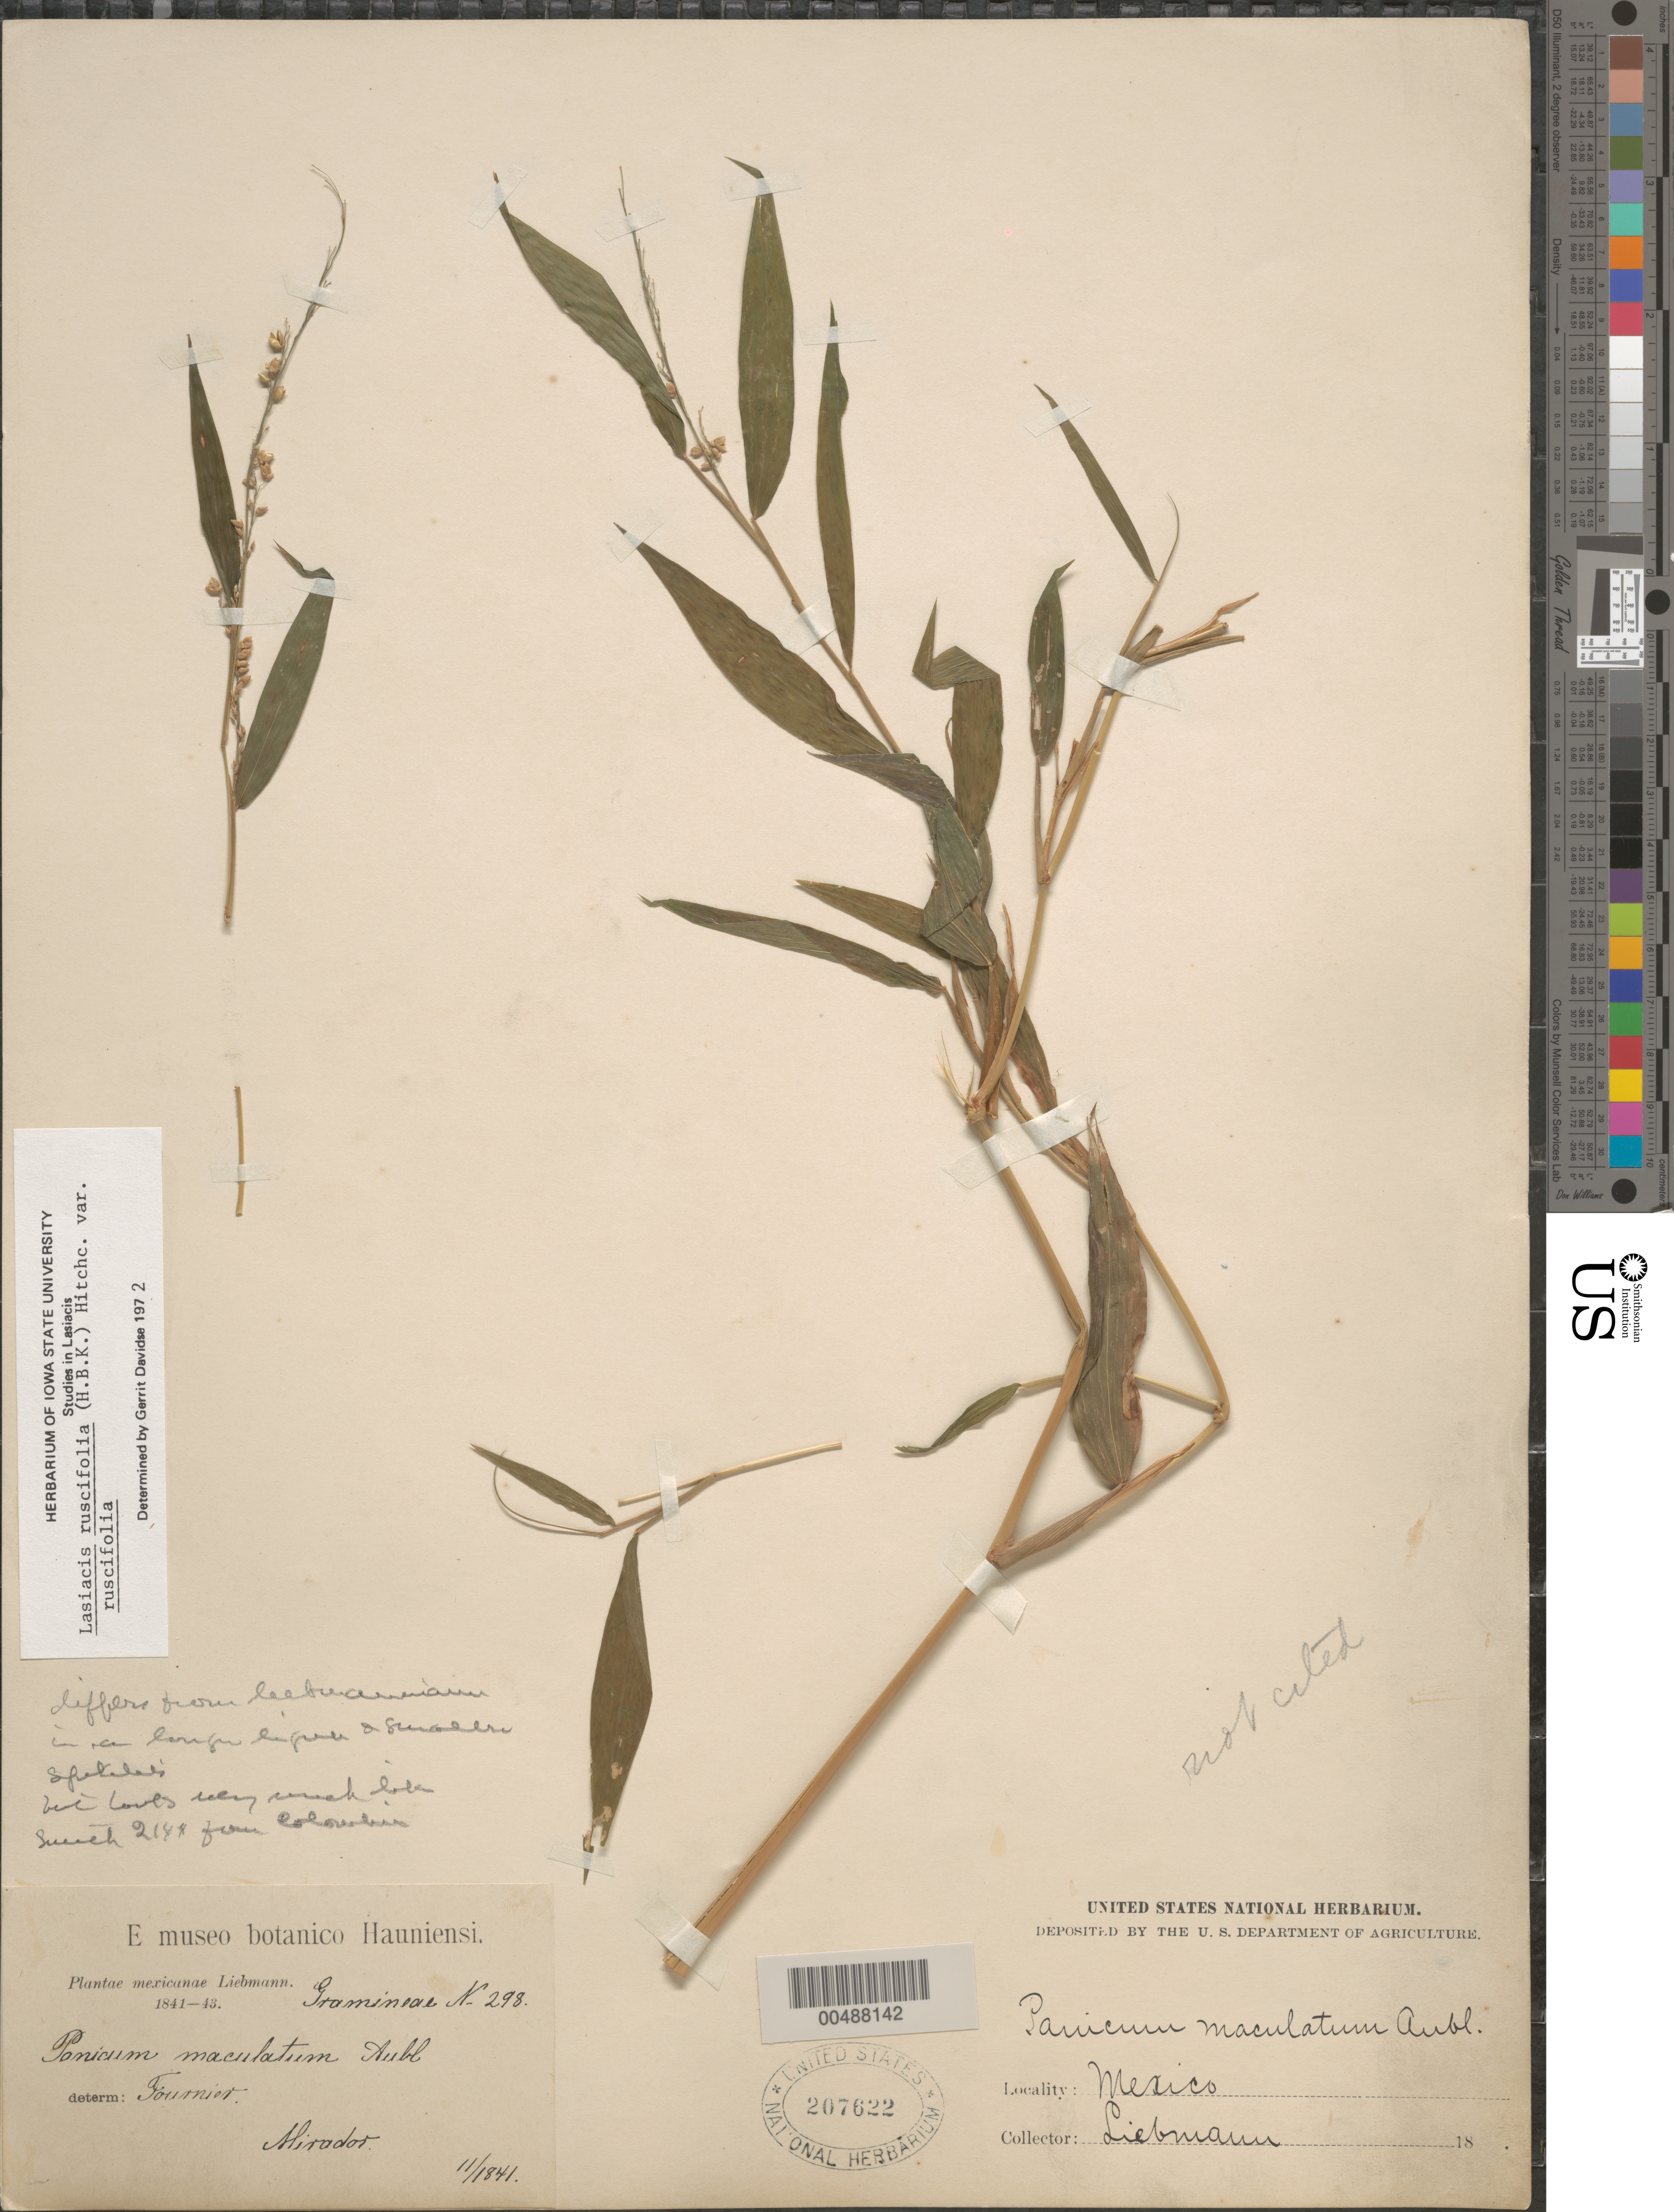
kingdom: Plantae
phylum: Tracheophyta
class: Liliopsida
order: Poales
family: Poaceae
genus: Lasiacis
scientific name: Lasiacis ruscifolia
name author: (Kunth) Hitchc.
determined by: Davidse, Gerrit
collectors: F. M. Liebmann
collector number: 298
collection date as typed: Nov 1841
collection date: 1841-11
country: Mexico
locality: Mirador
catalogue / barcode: US 207622